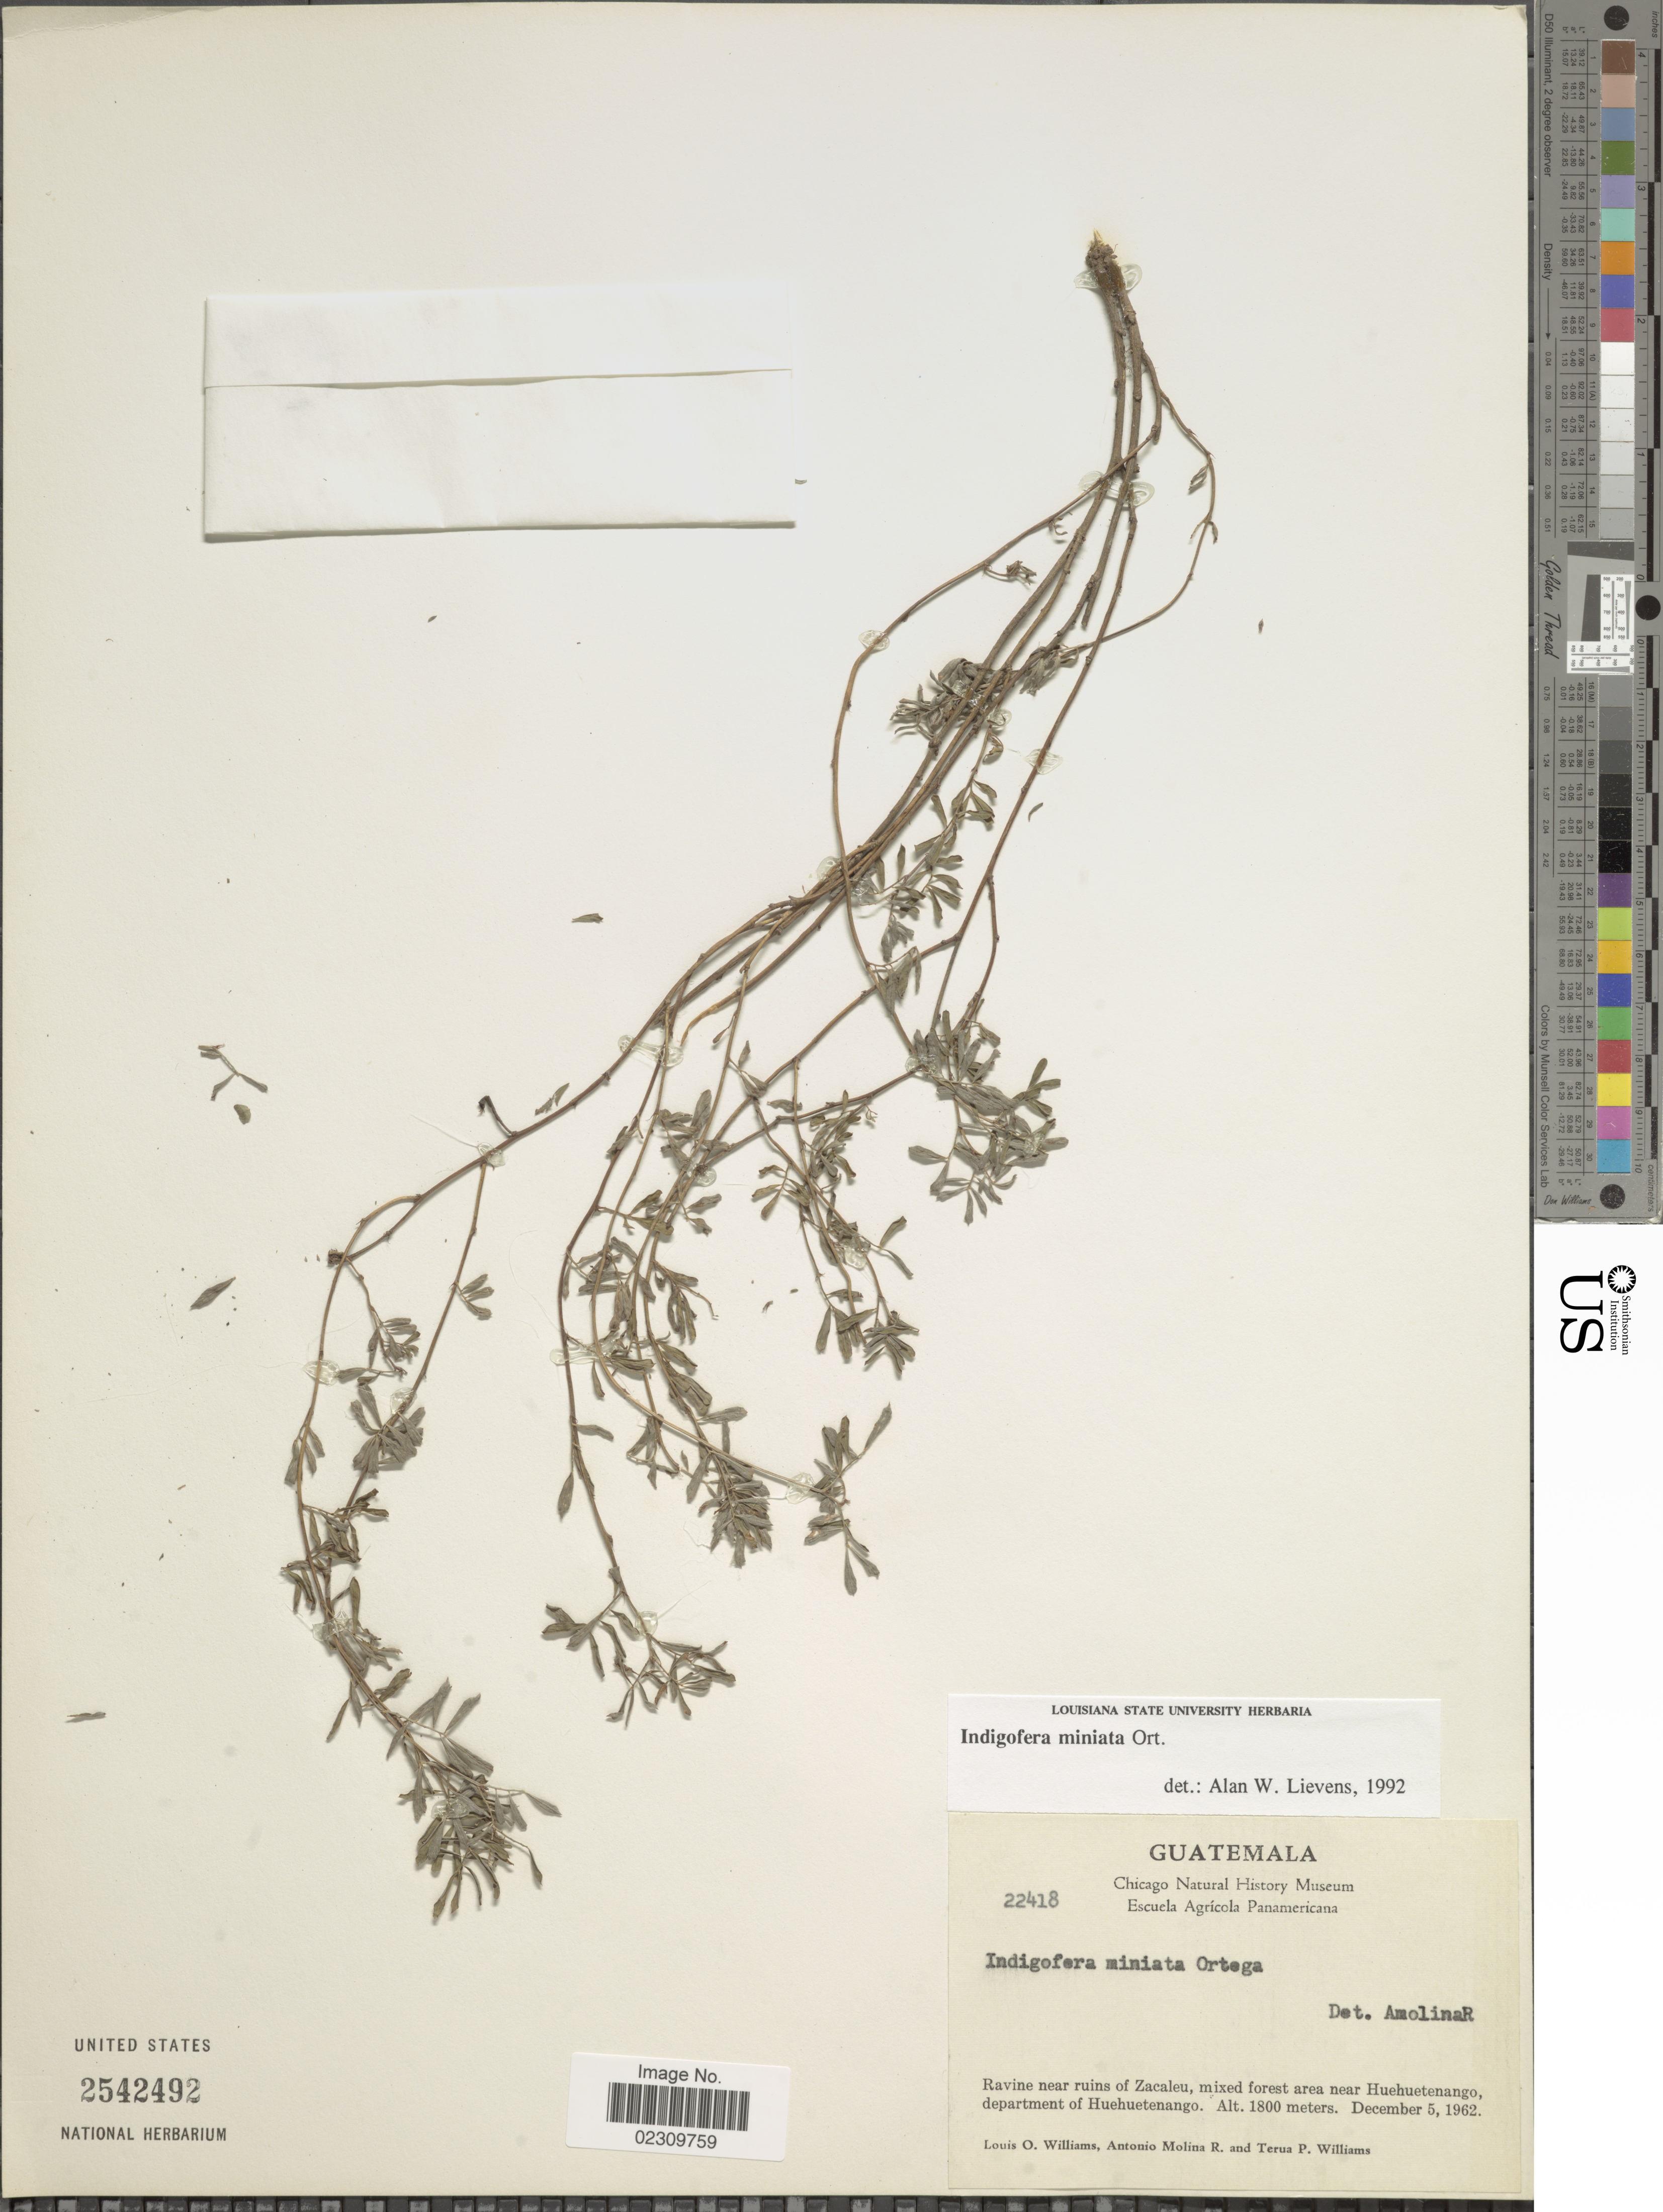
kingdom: Plantae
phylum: Tracheophyta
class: Magnoliopsida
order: Fabales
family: Fabaceae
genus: Indigofera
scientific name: Indigofera miniata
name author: Orteg.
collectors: L. O. Williams, A. Molina R. & T. P. Williams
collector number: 22418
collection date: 1962-12-05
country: Guatemala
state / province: Huehuetenango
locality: Ravine near ruins of Zacaley, mixed forest area near Huehuetenango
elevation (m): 1800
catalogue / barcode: US 2542492